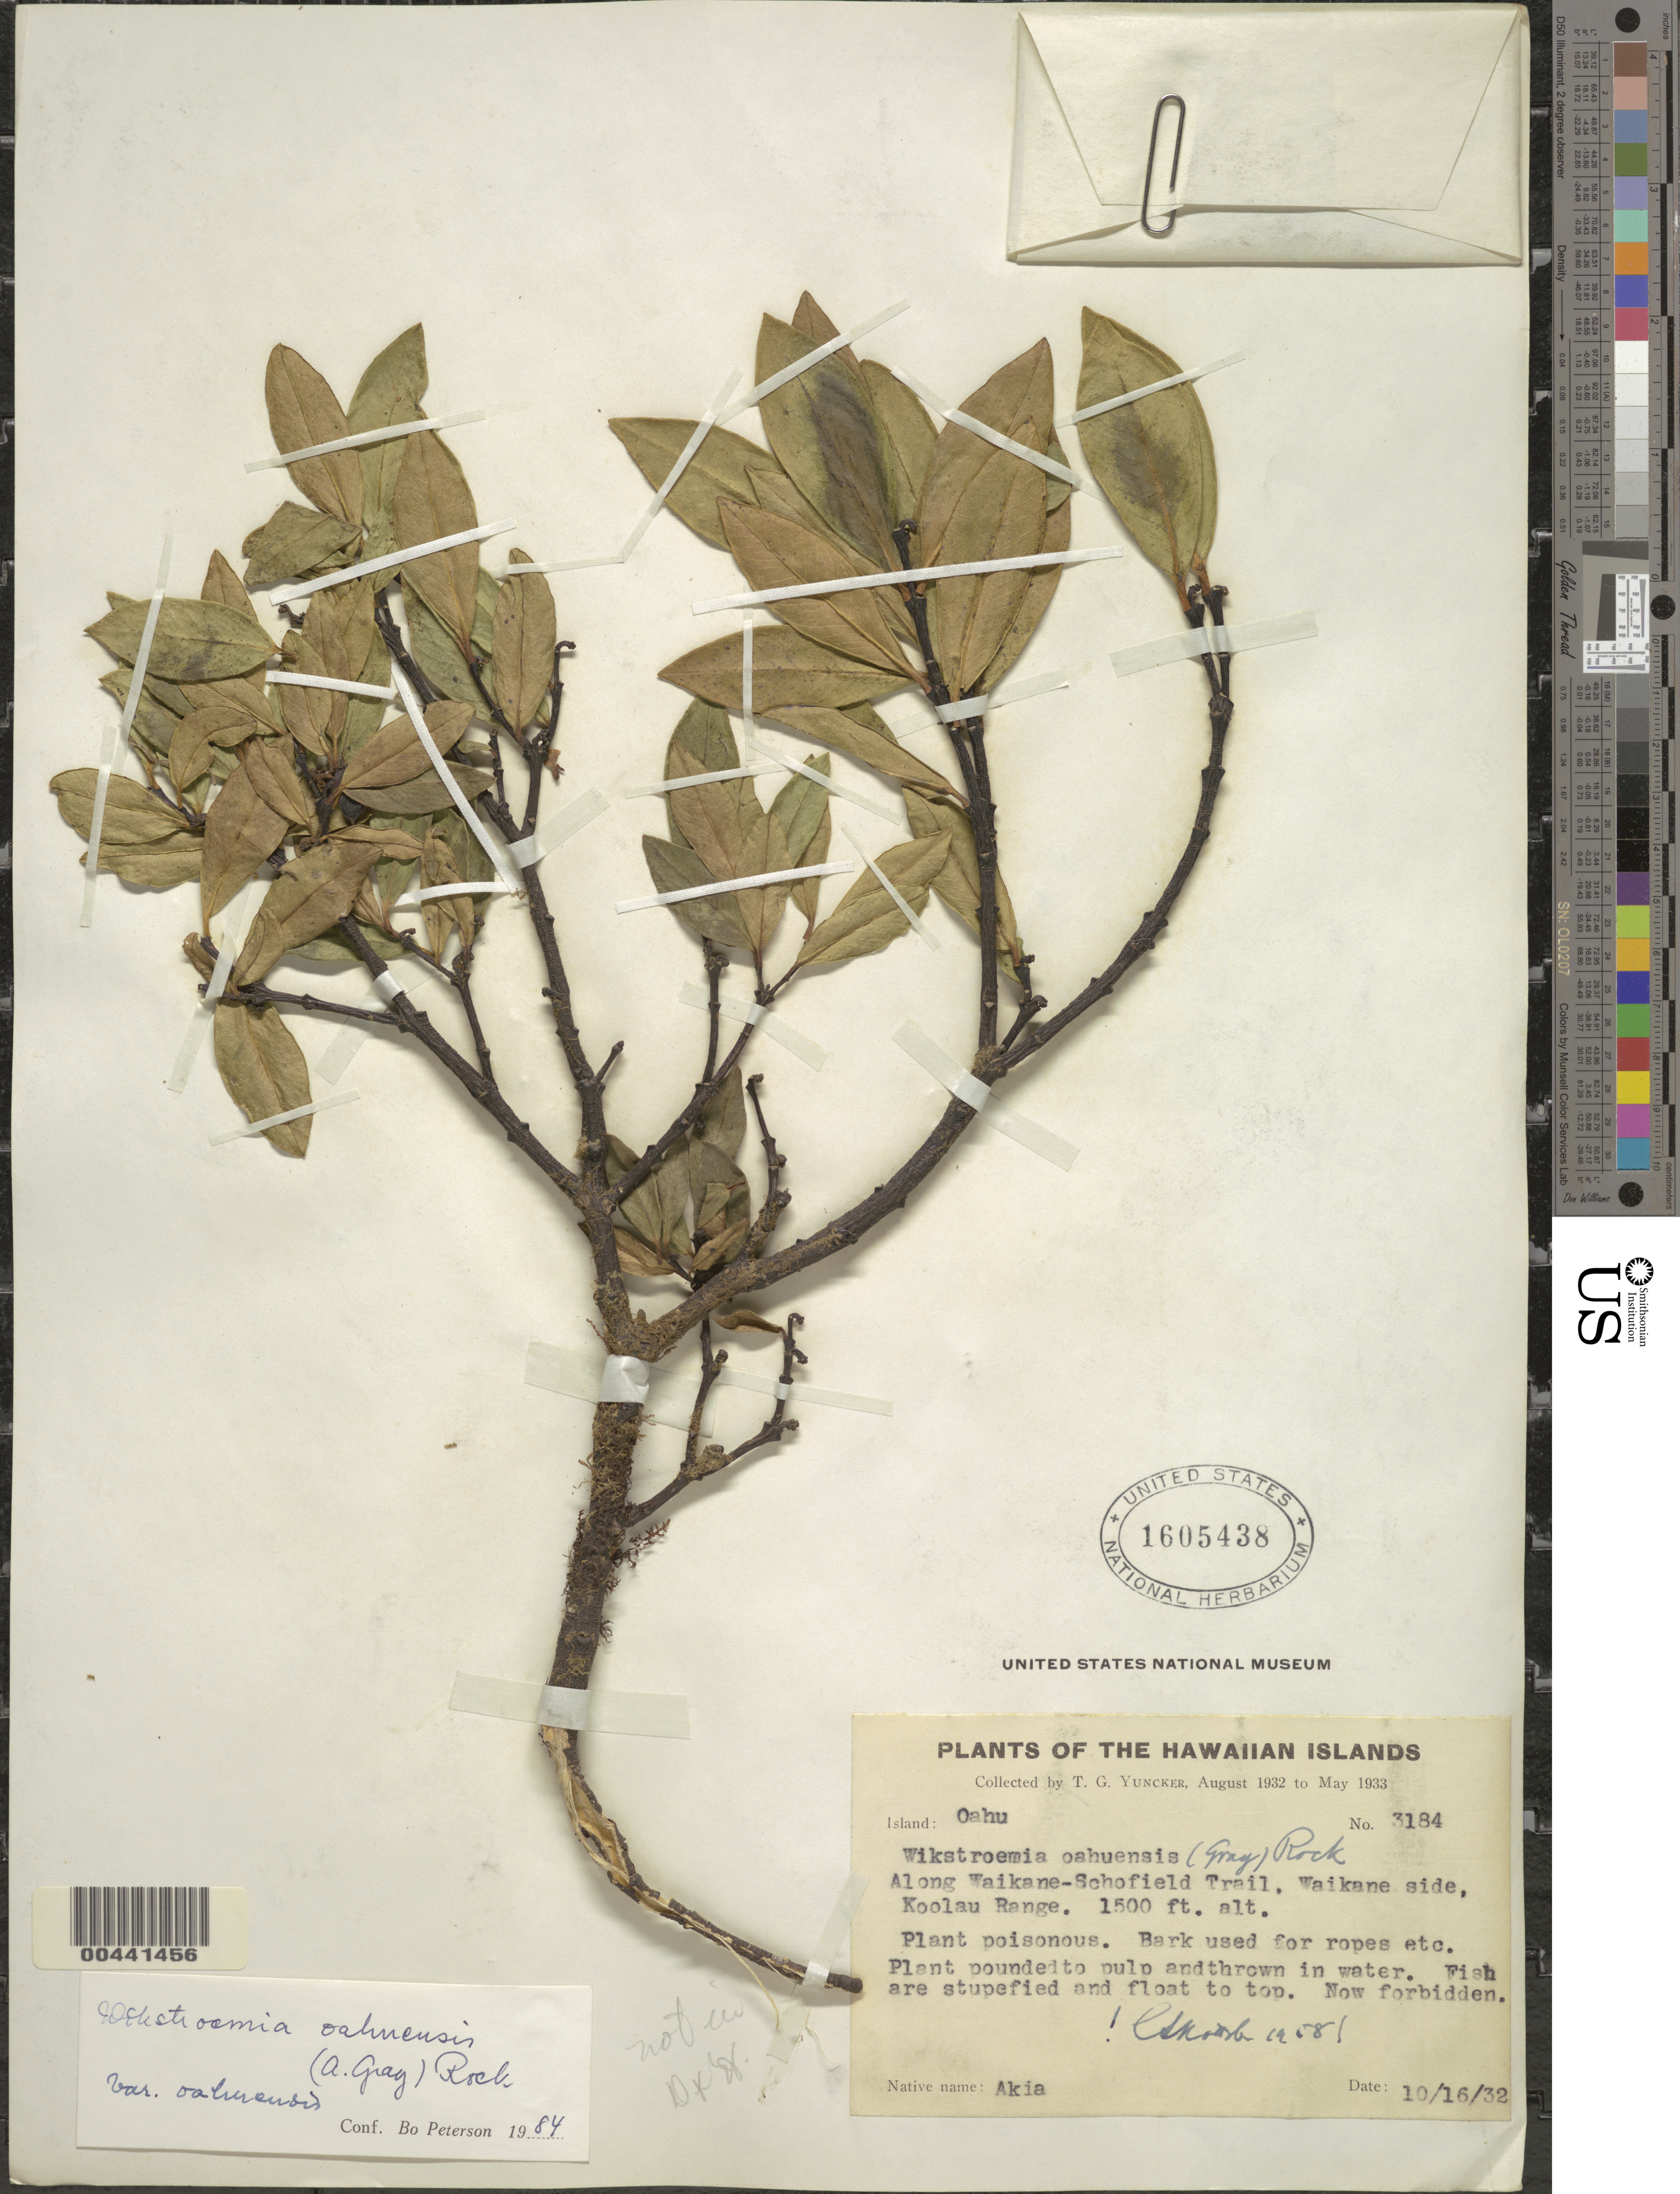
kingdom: Plantae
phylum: Tracheophyta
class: Magnoliopsida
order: Malvales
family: Thymelaeaceae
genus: Wikstroemia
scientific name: Wikstroemia oahuensis var. oahuensis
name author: (A. Gray) Rock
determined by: Peterson, B.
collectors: T. G. Yuncker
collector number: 3184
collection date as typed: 16 Oct 1932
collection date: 1932-10-16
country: United States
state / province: Hawaii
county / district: Honolulu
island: Oahu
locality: Along Waikane-Schofield Trail, Waikane side, Koolau Range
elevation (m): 457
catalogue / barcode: US 1605438